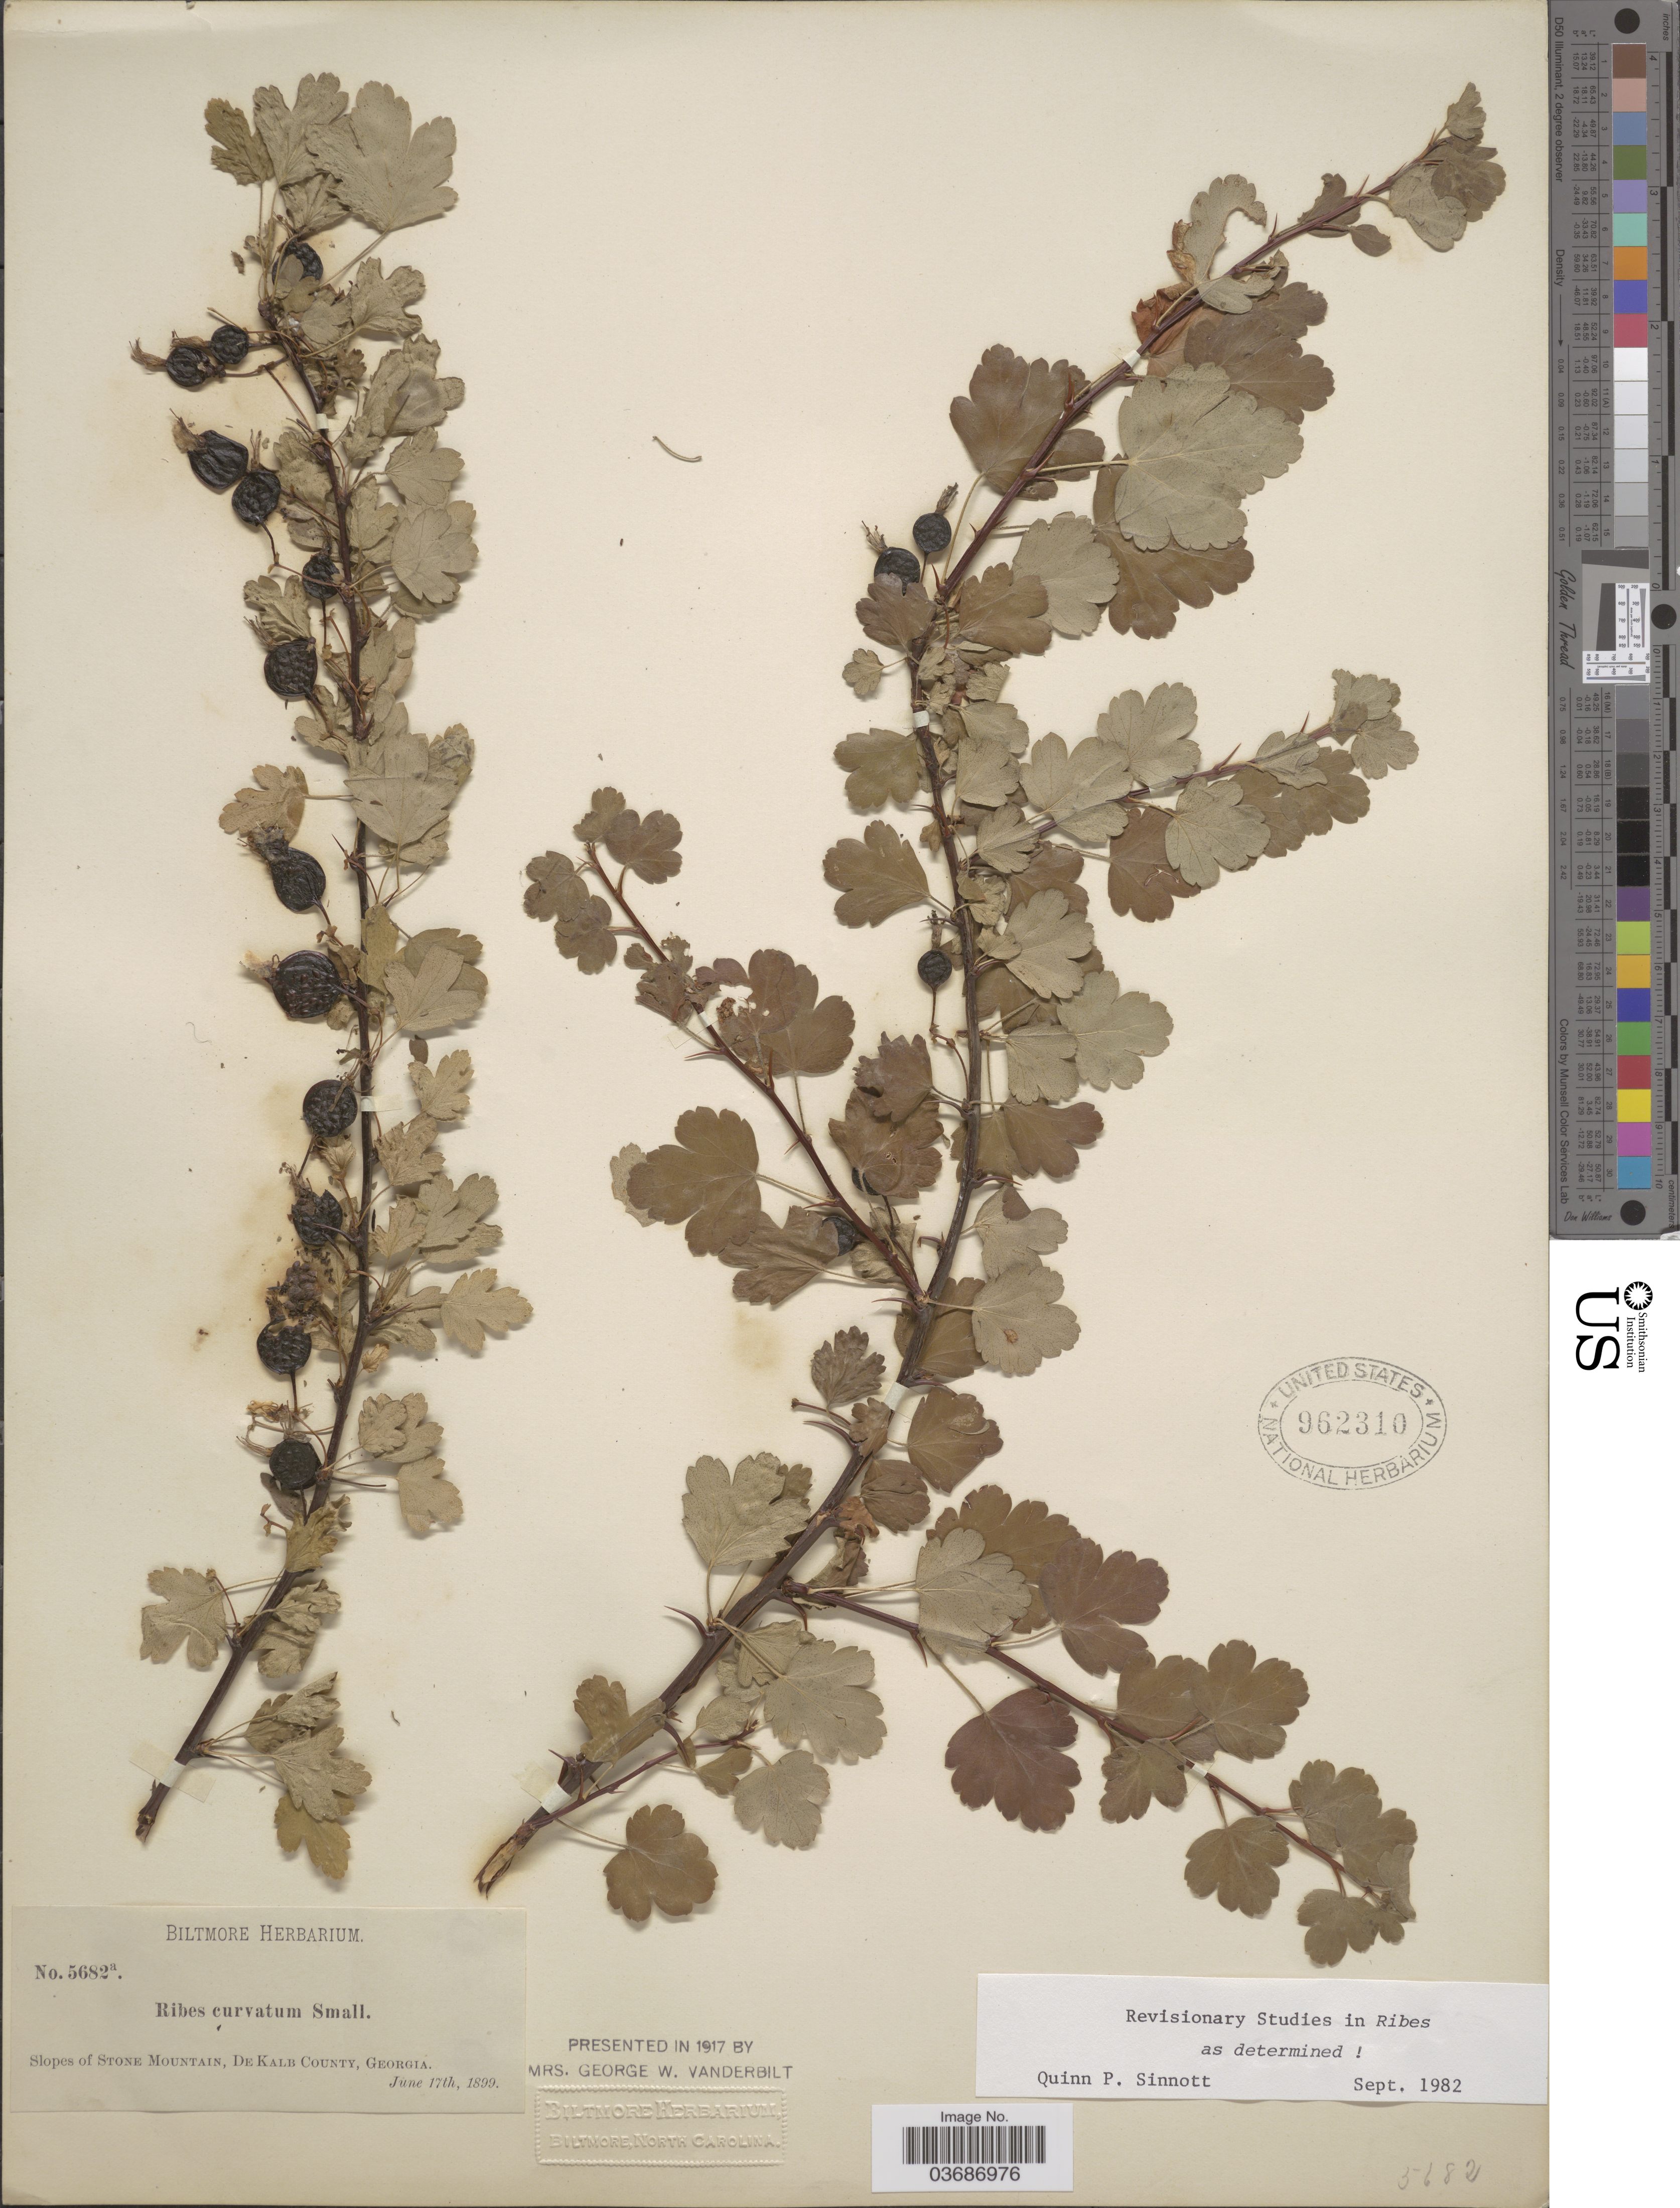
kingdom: Plantae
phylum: Tracheophyta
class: Magnoliopsida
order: Saxifragales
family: Grossulariaceae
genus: Ribes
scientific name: Ribes curvatum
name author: Small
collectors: ex herb. Biltmore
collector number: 5682a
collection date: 1899-06-17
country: United States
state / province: Georgia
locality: Slopes of Stone Mountain, DeKalb County.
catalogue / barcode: US 962310